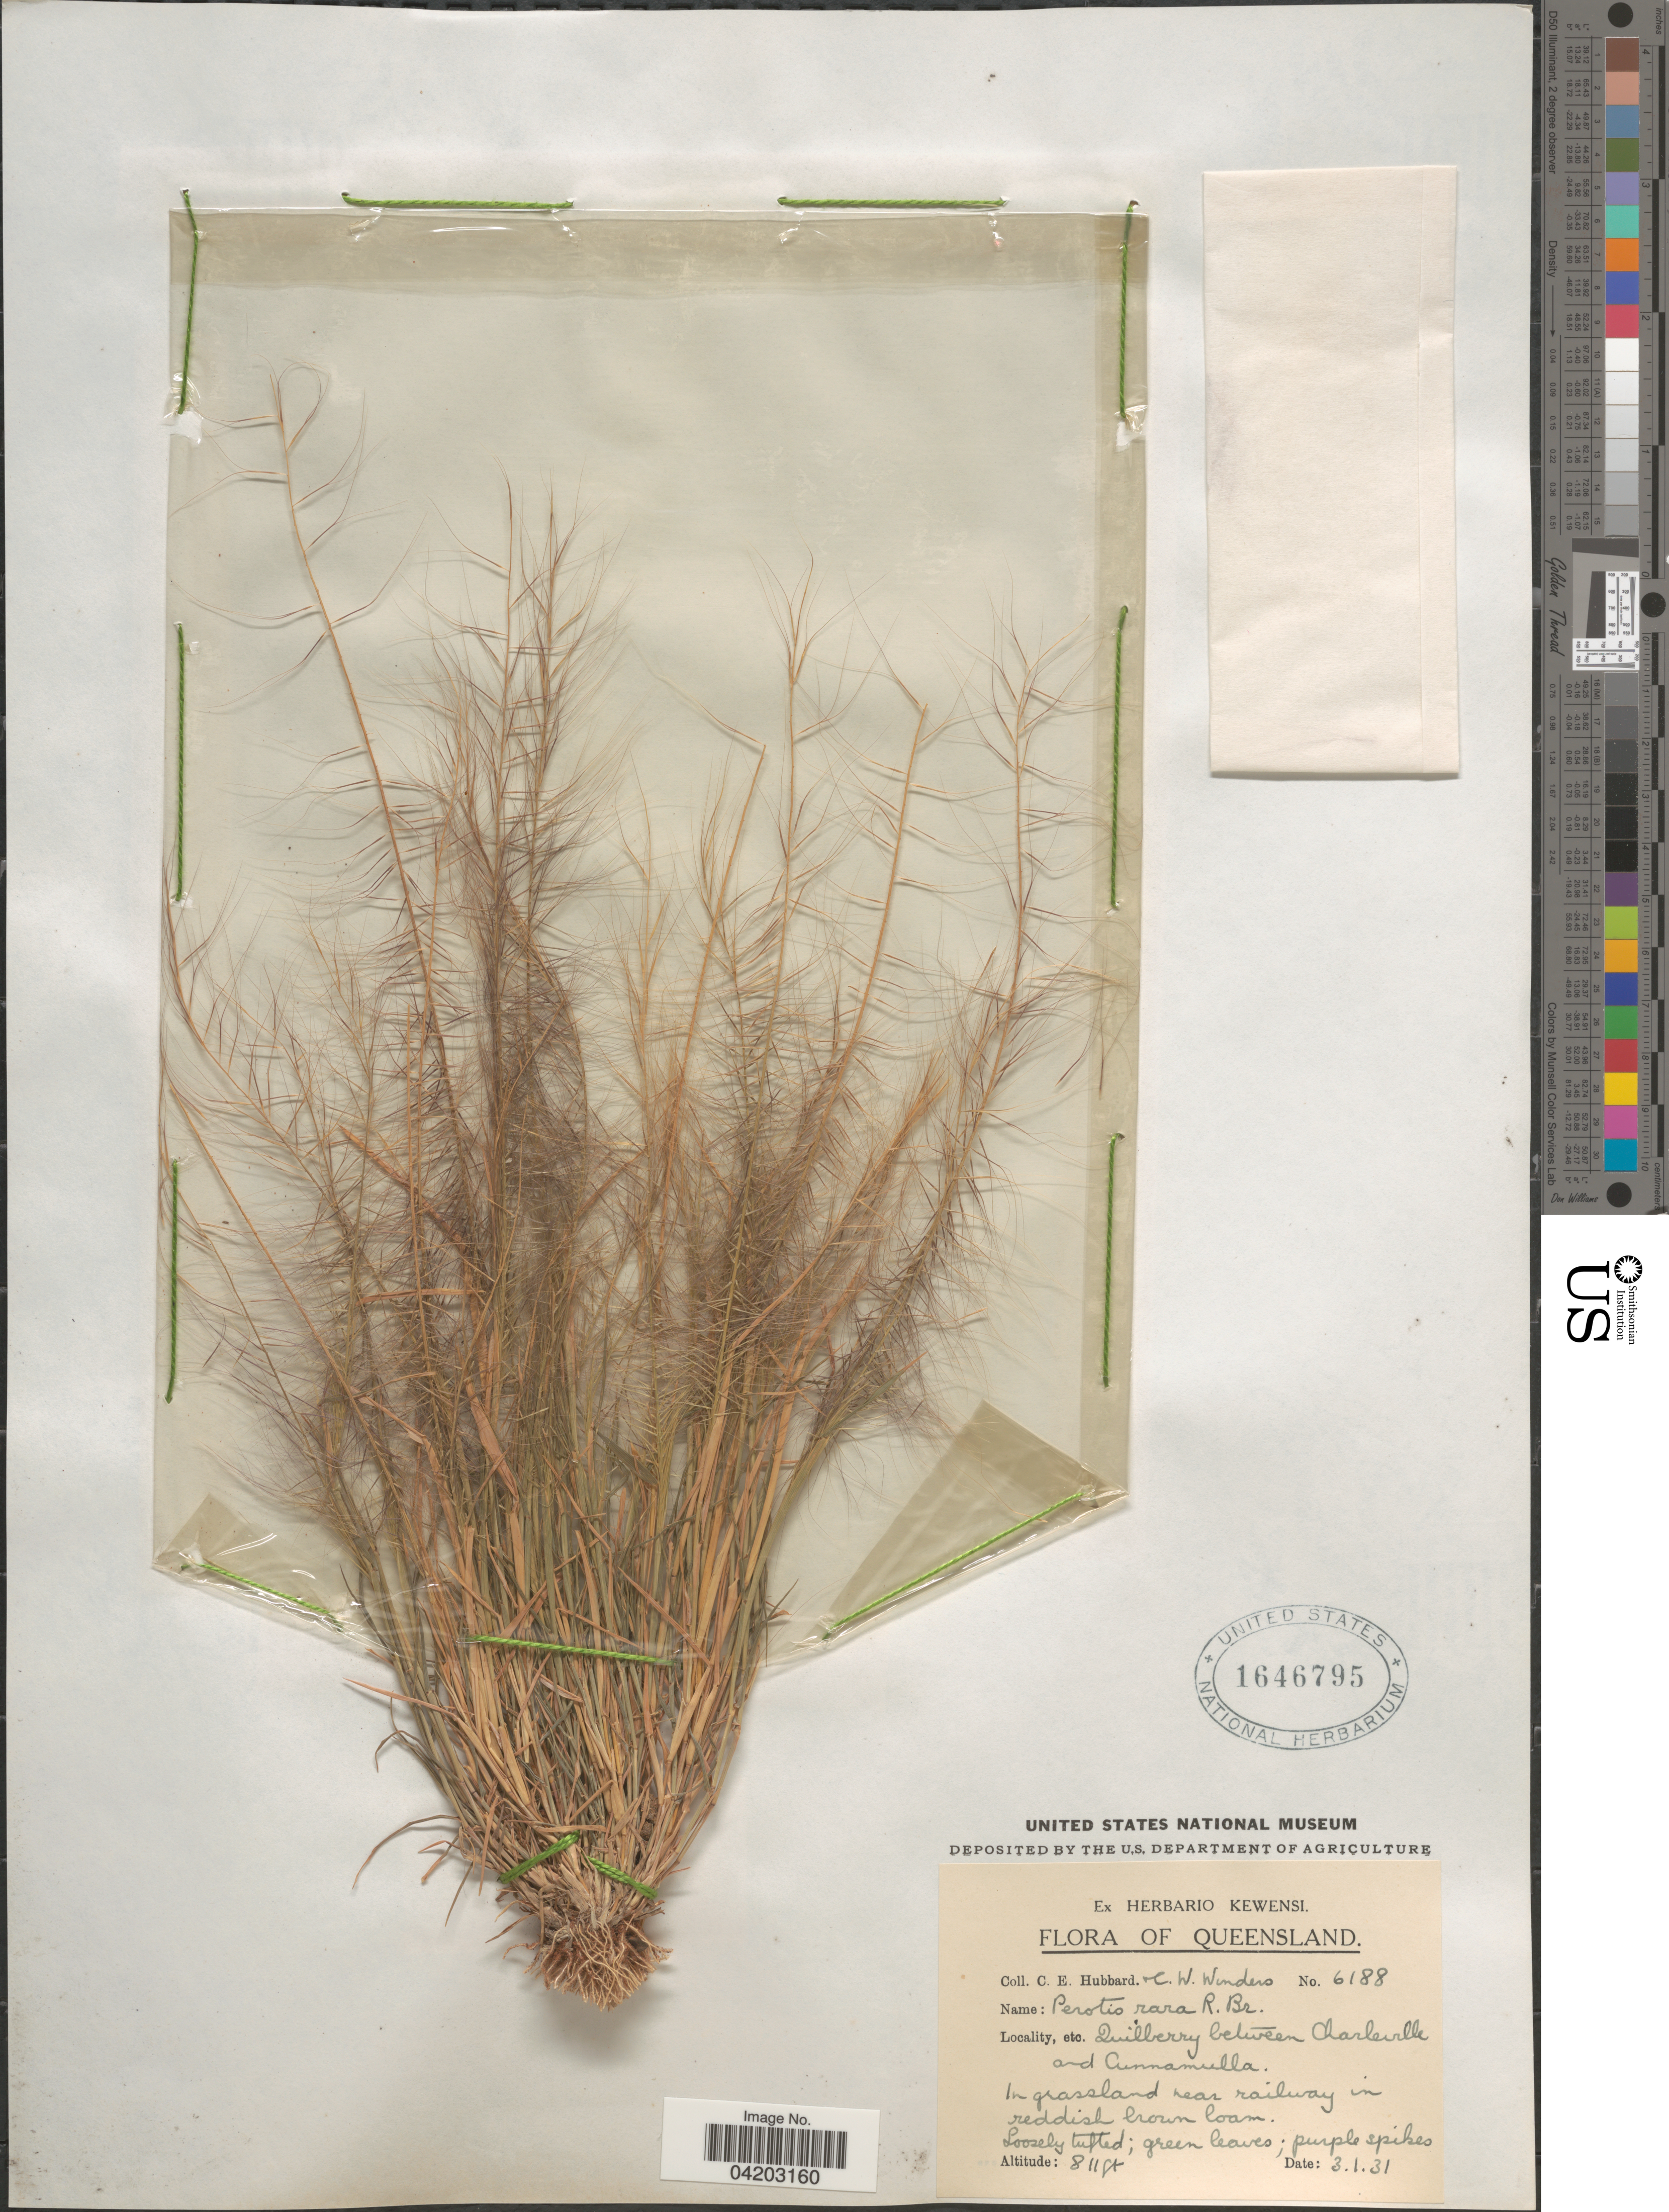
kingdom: Plantae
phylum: Tracheophyta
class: Liliopsida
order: Poales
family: Poaceae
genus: Perotis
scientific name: Perotis rara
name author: R. Br.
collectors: C. E. Hubbard & C. Winders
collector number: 6188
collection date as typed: Transcribed d/m/y: 3/1/31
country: Australia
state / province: Queensland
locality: Quilberry between Charleville and Cunnamulla. In grassland near railway.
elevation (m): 247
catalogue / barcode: US 1646795